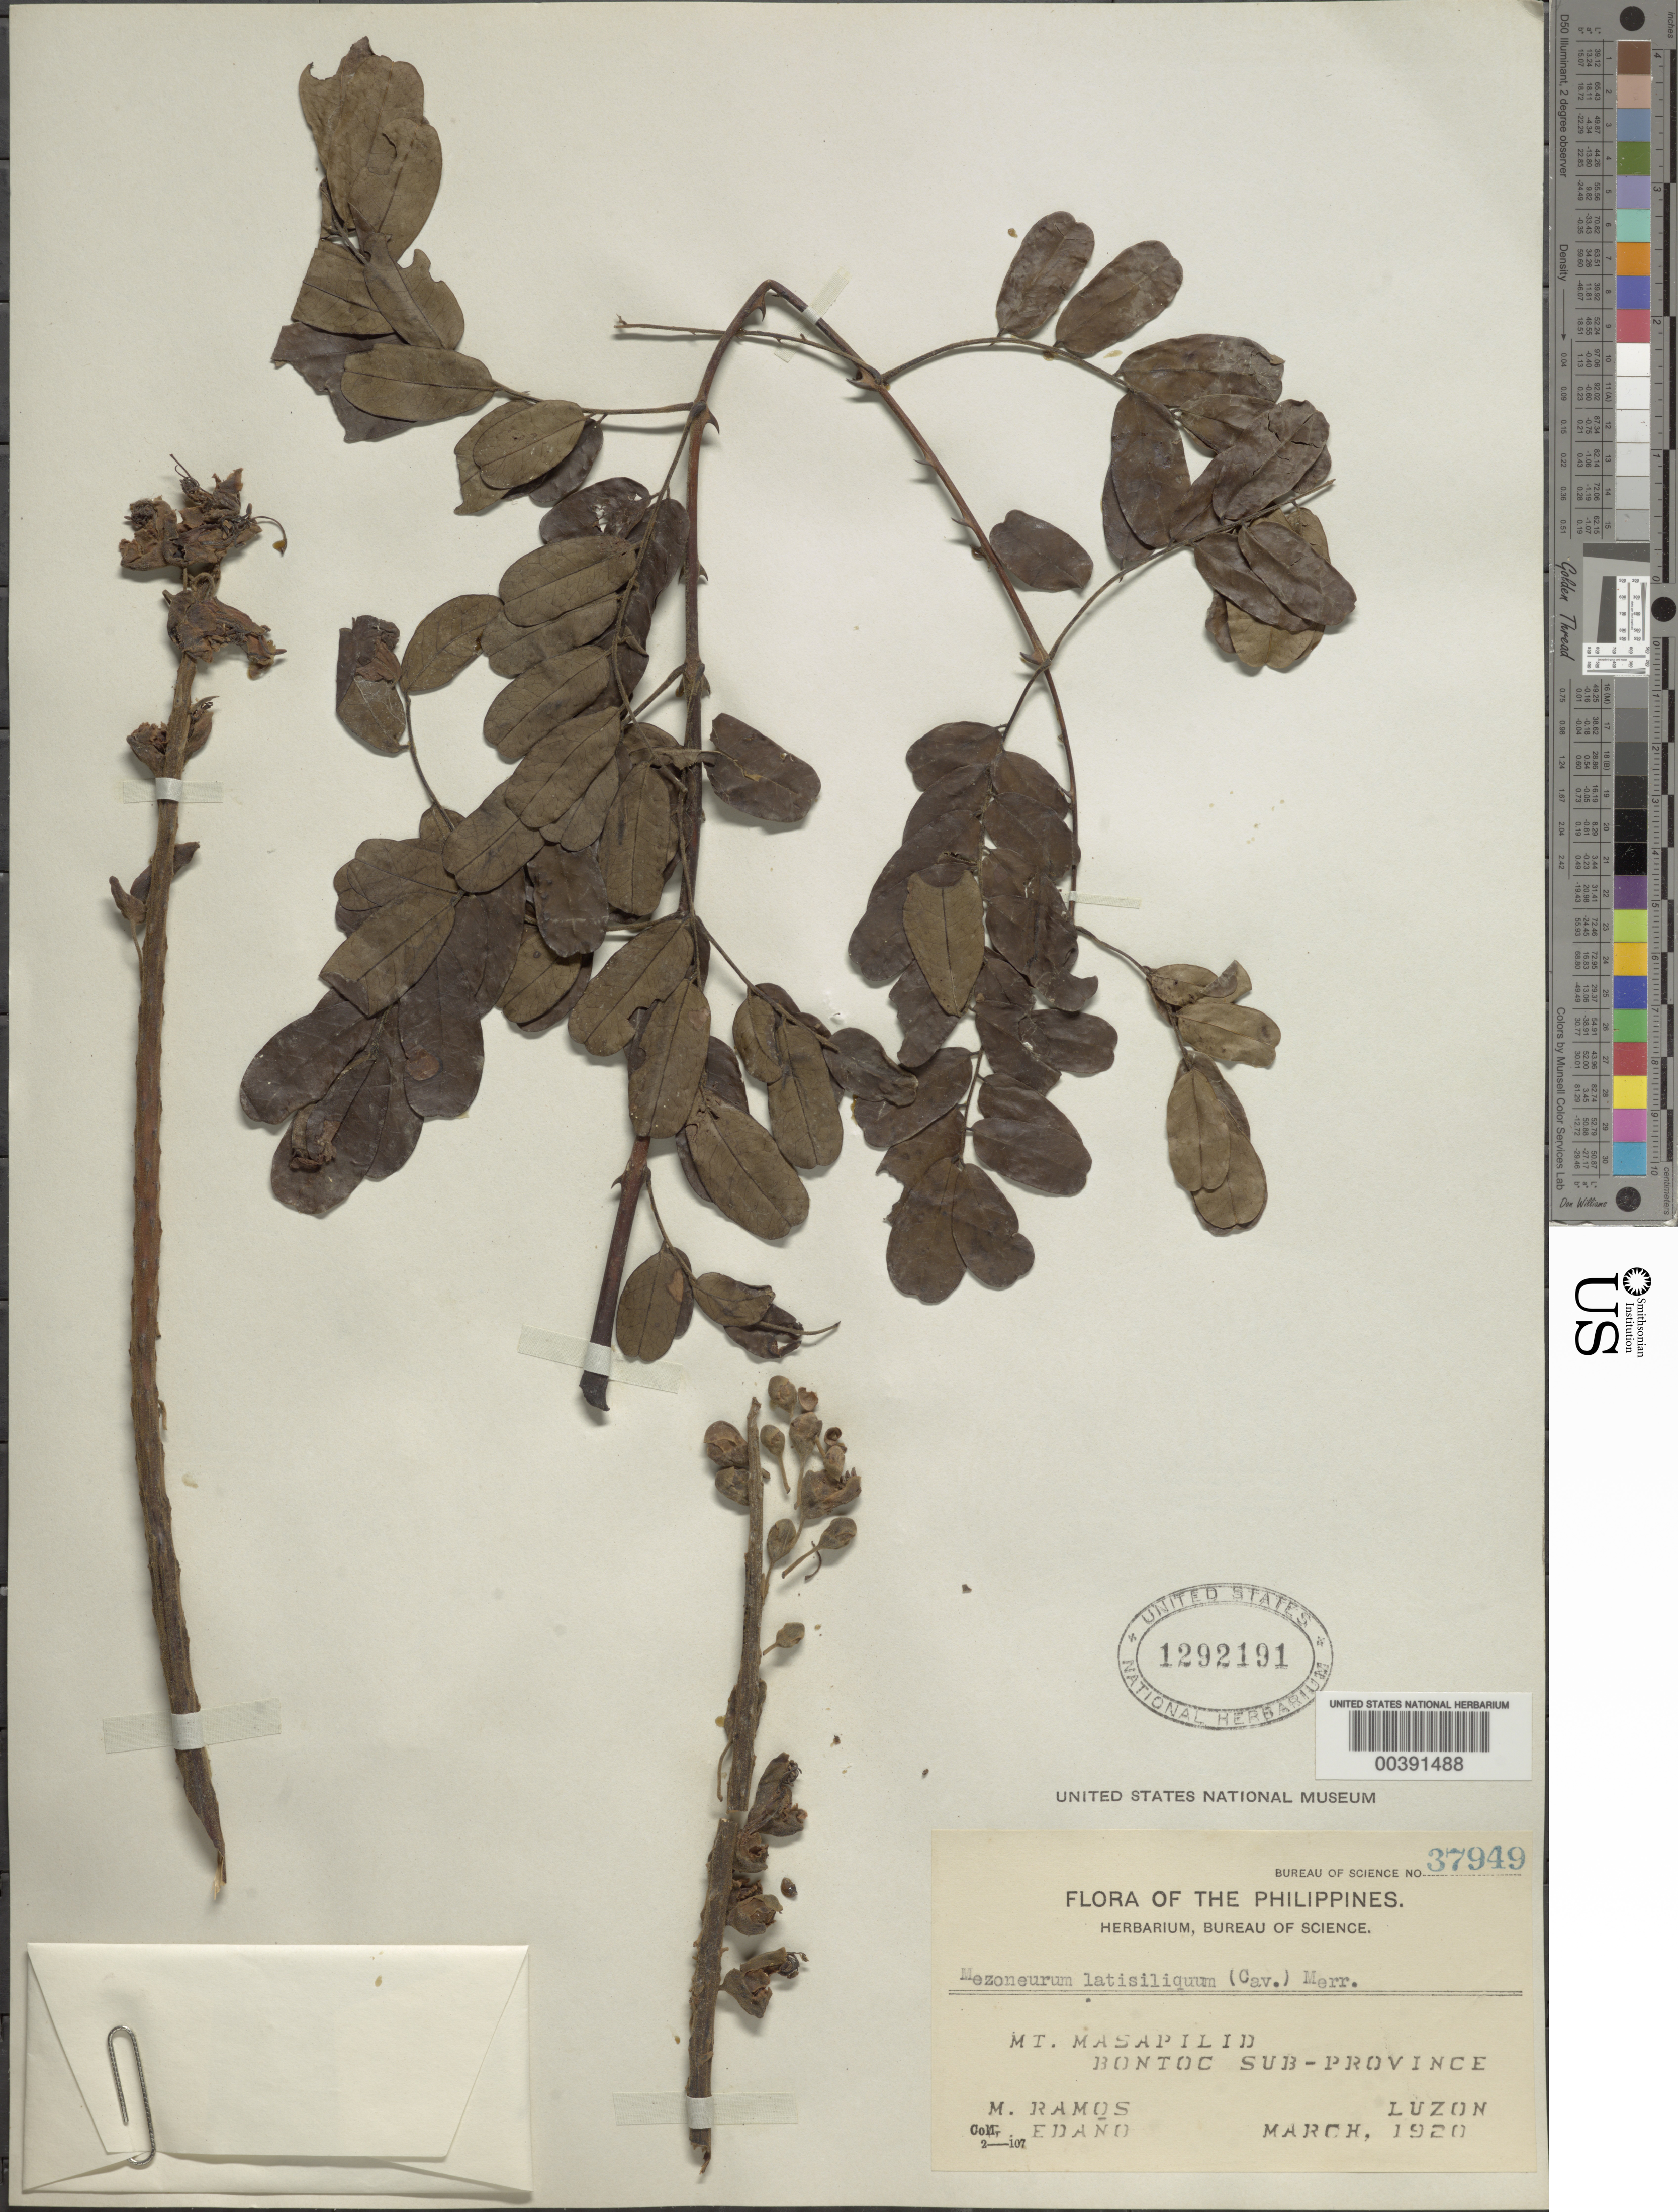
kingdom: Plantae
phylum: Tracheophyta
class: Magnoliopsida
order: Fabales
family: Fabaceae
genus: Mezoneuron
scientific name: Mezoneuron latisiliquum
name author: (Cav.) Merr.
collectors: M. Ramos & G. E. Edaño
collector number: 37949 Bur. Sci.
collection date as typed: Mar 1920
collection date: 1920-03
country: Philippines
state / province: Cordillera (Administrative Region)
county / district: Mountain province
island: Luzon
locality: Bontoc sup-prov., mt. masapilid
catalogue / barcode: US 1292191